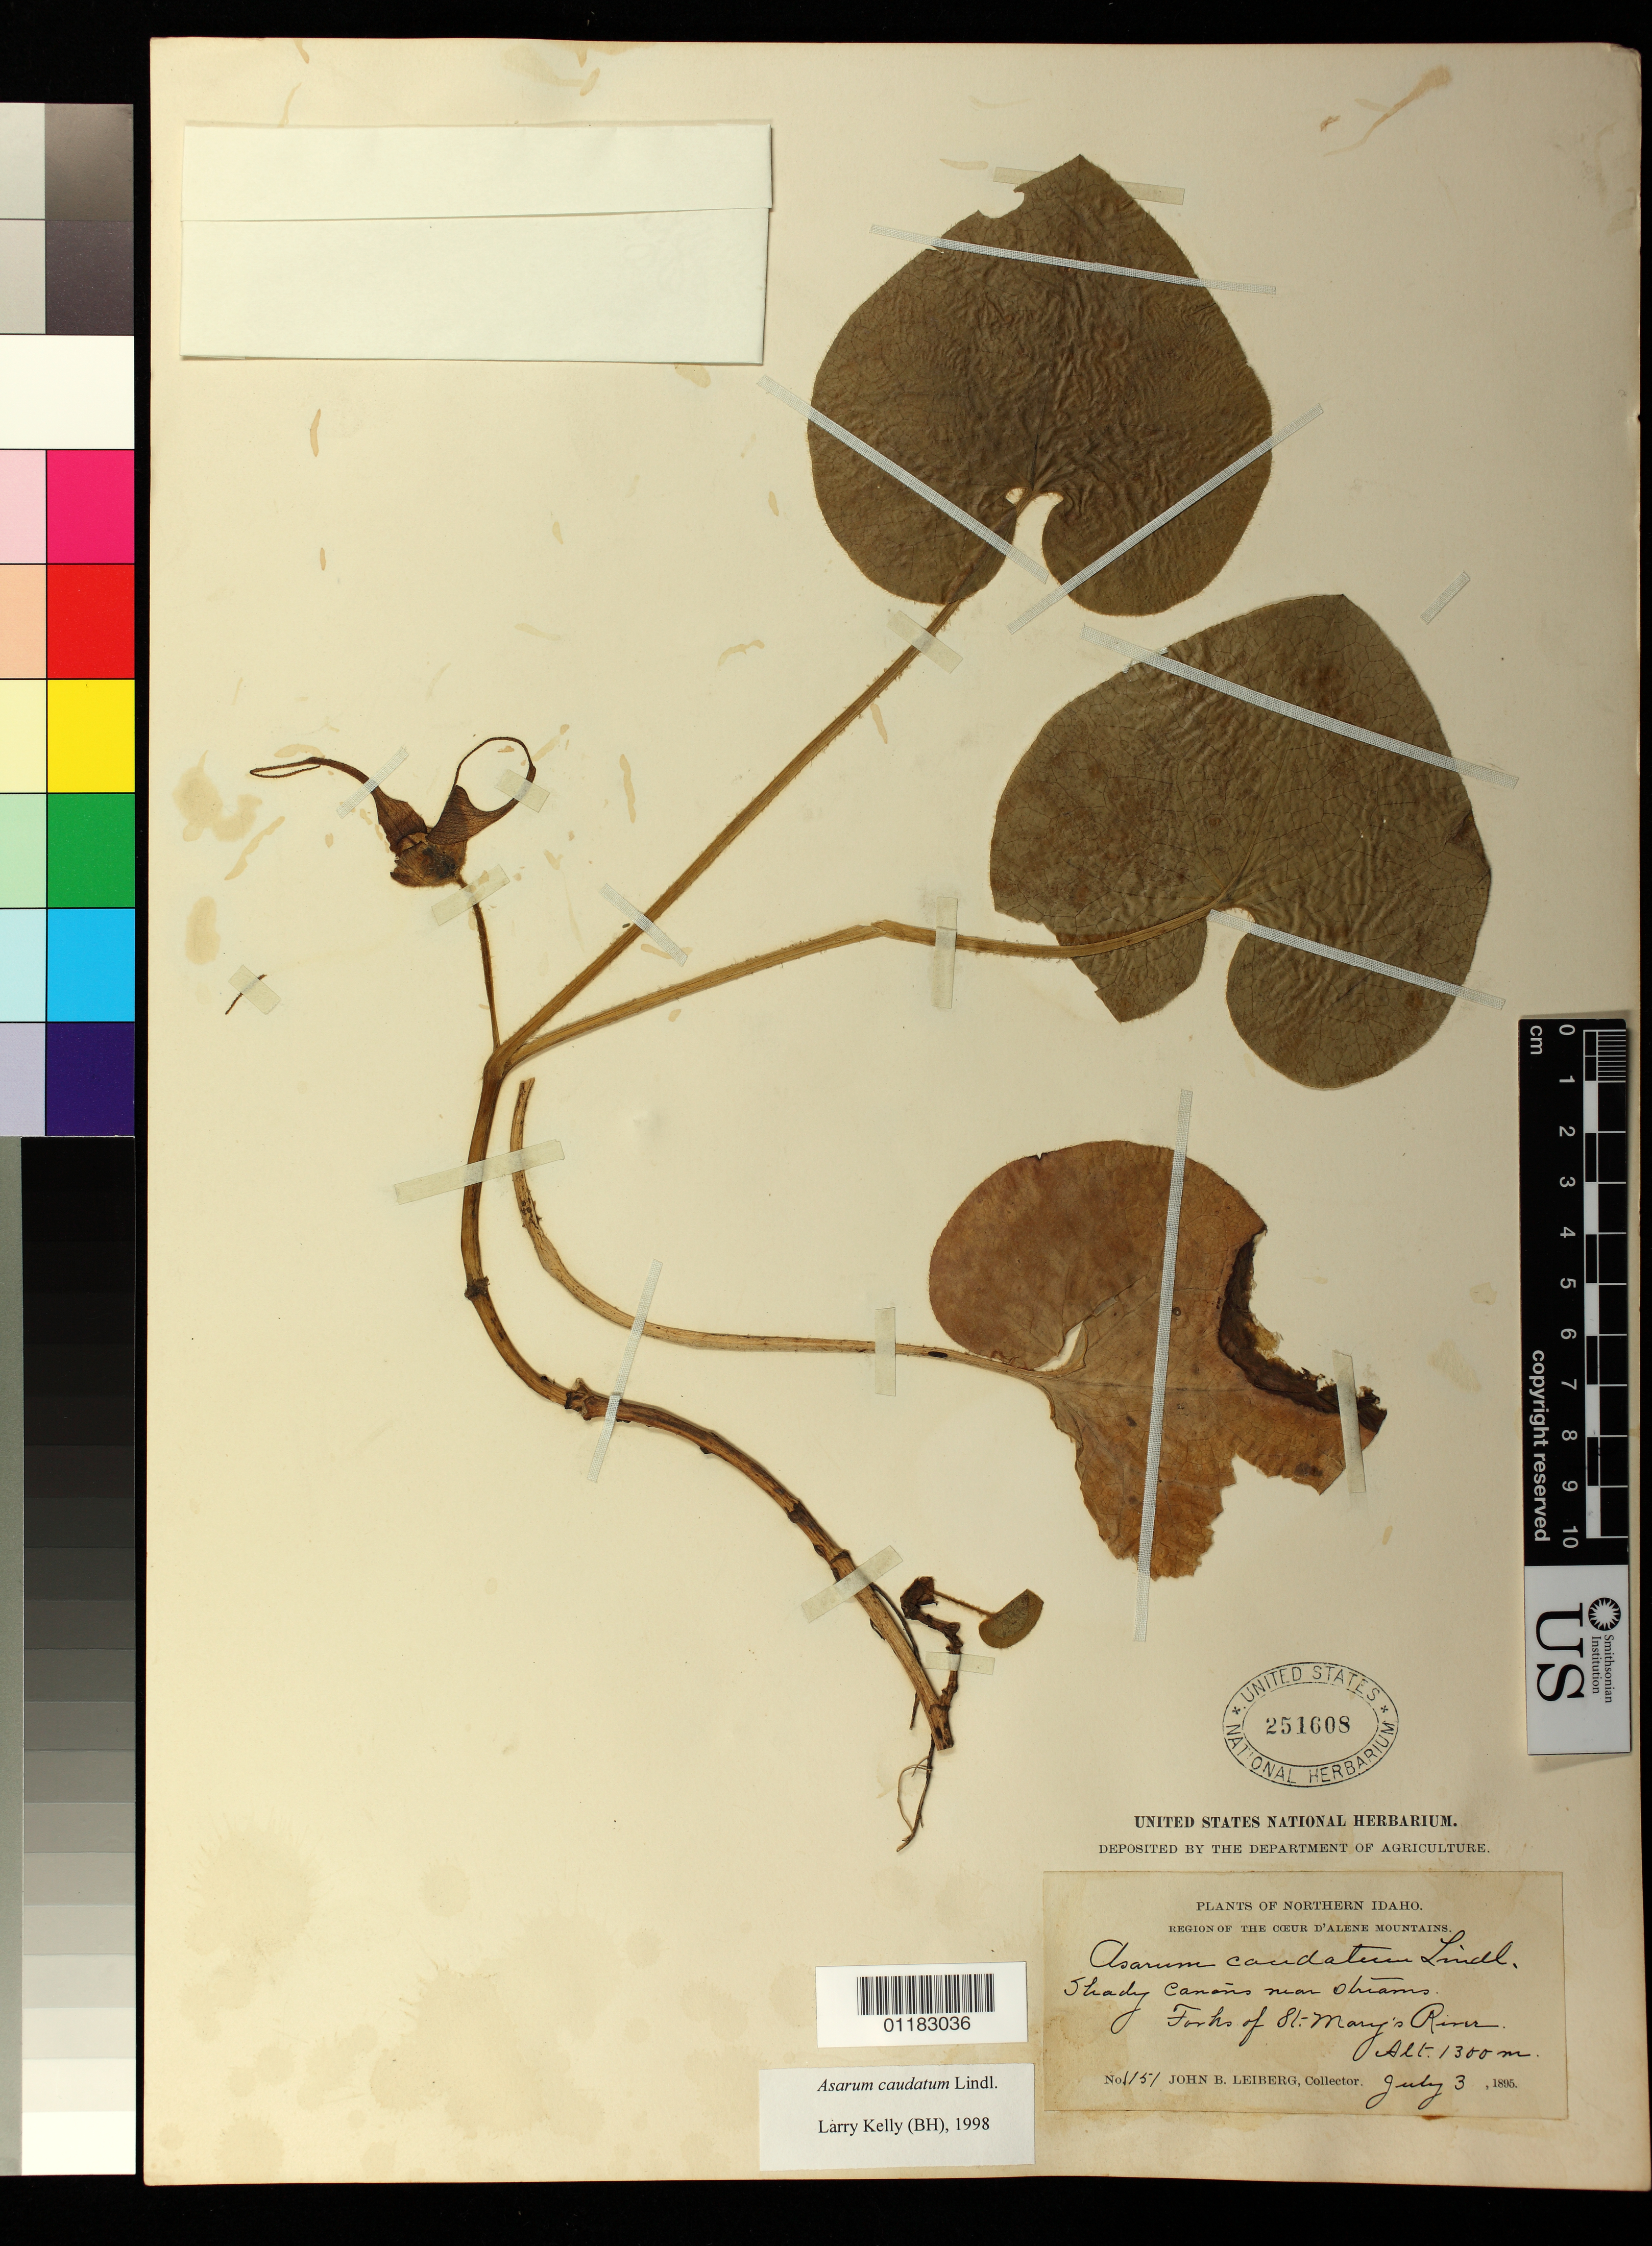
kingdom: Plantae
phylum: Tracheophyta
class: Magnoliopsida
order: Piperales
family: Aristolochiaceae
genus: Asarum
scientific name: Asarum caudatum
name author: Lindl.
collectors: J. B. Leiberg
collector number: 1151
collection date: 1895-07-03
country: United States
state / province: Idaho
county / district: Kootenai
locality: Coeur d'Alene Mountains, northern Idaho. Shady canyons near streams Forks of St Mary's River.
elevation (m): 1300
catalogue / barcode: US 251608